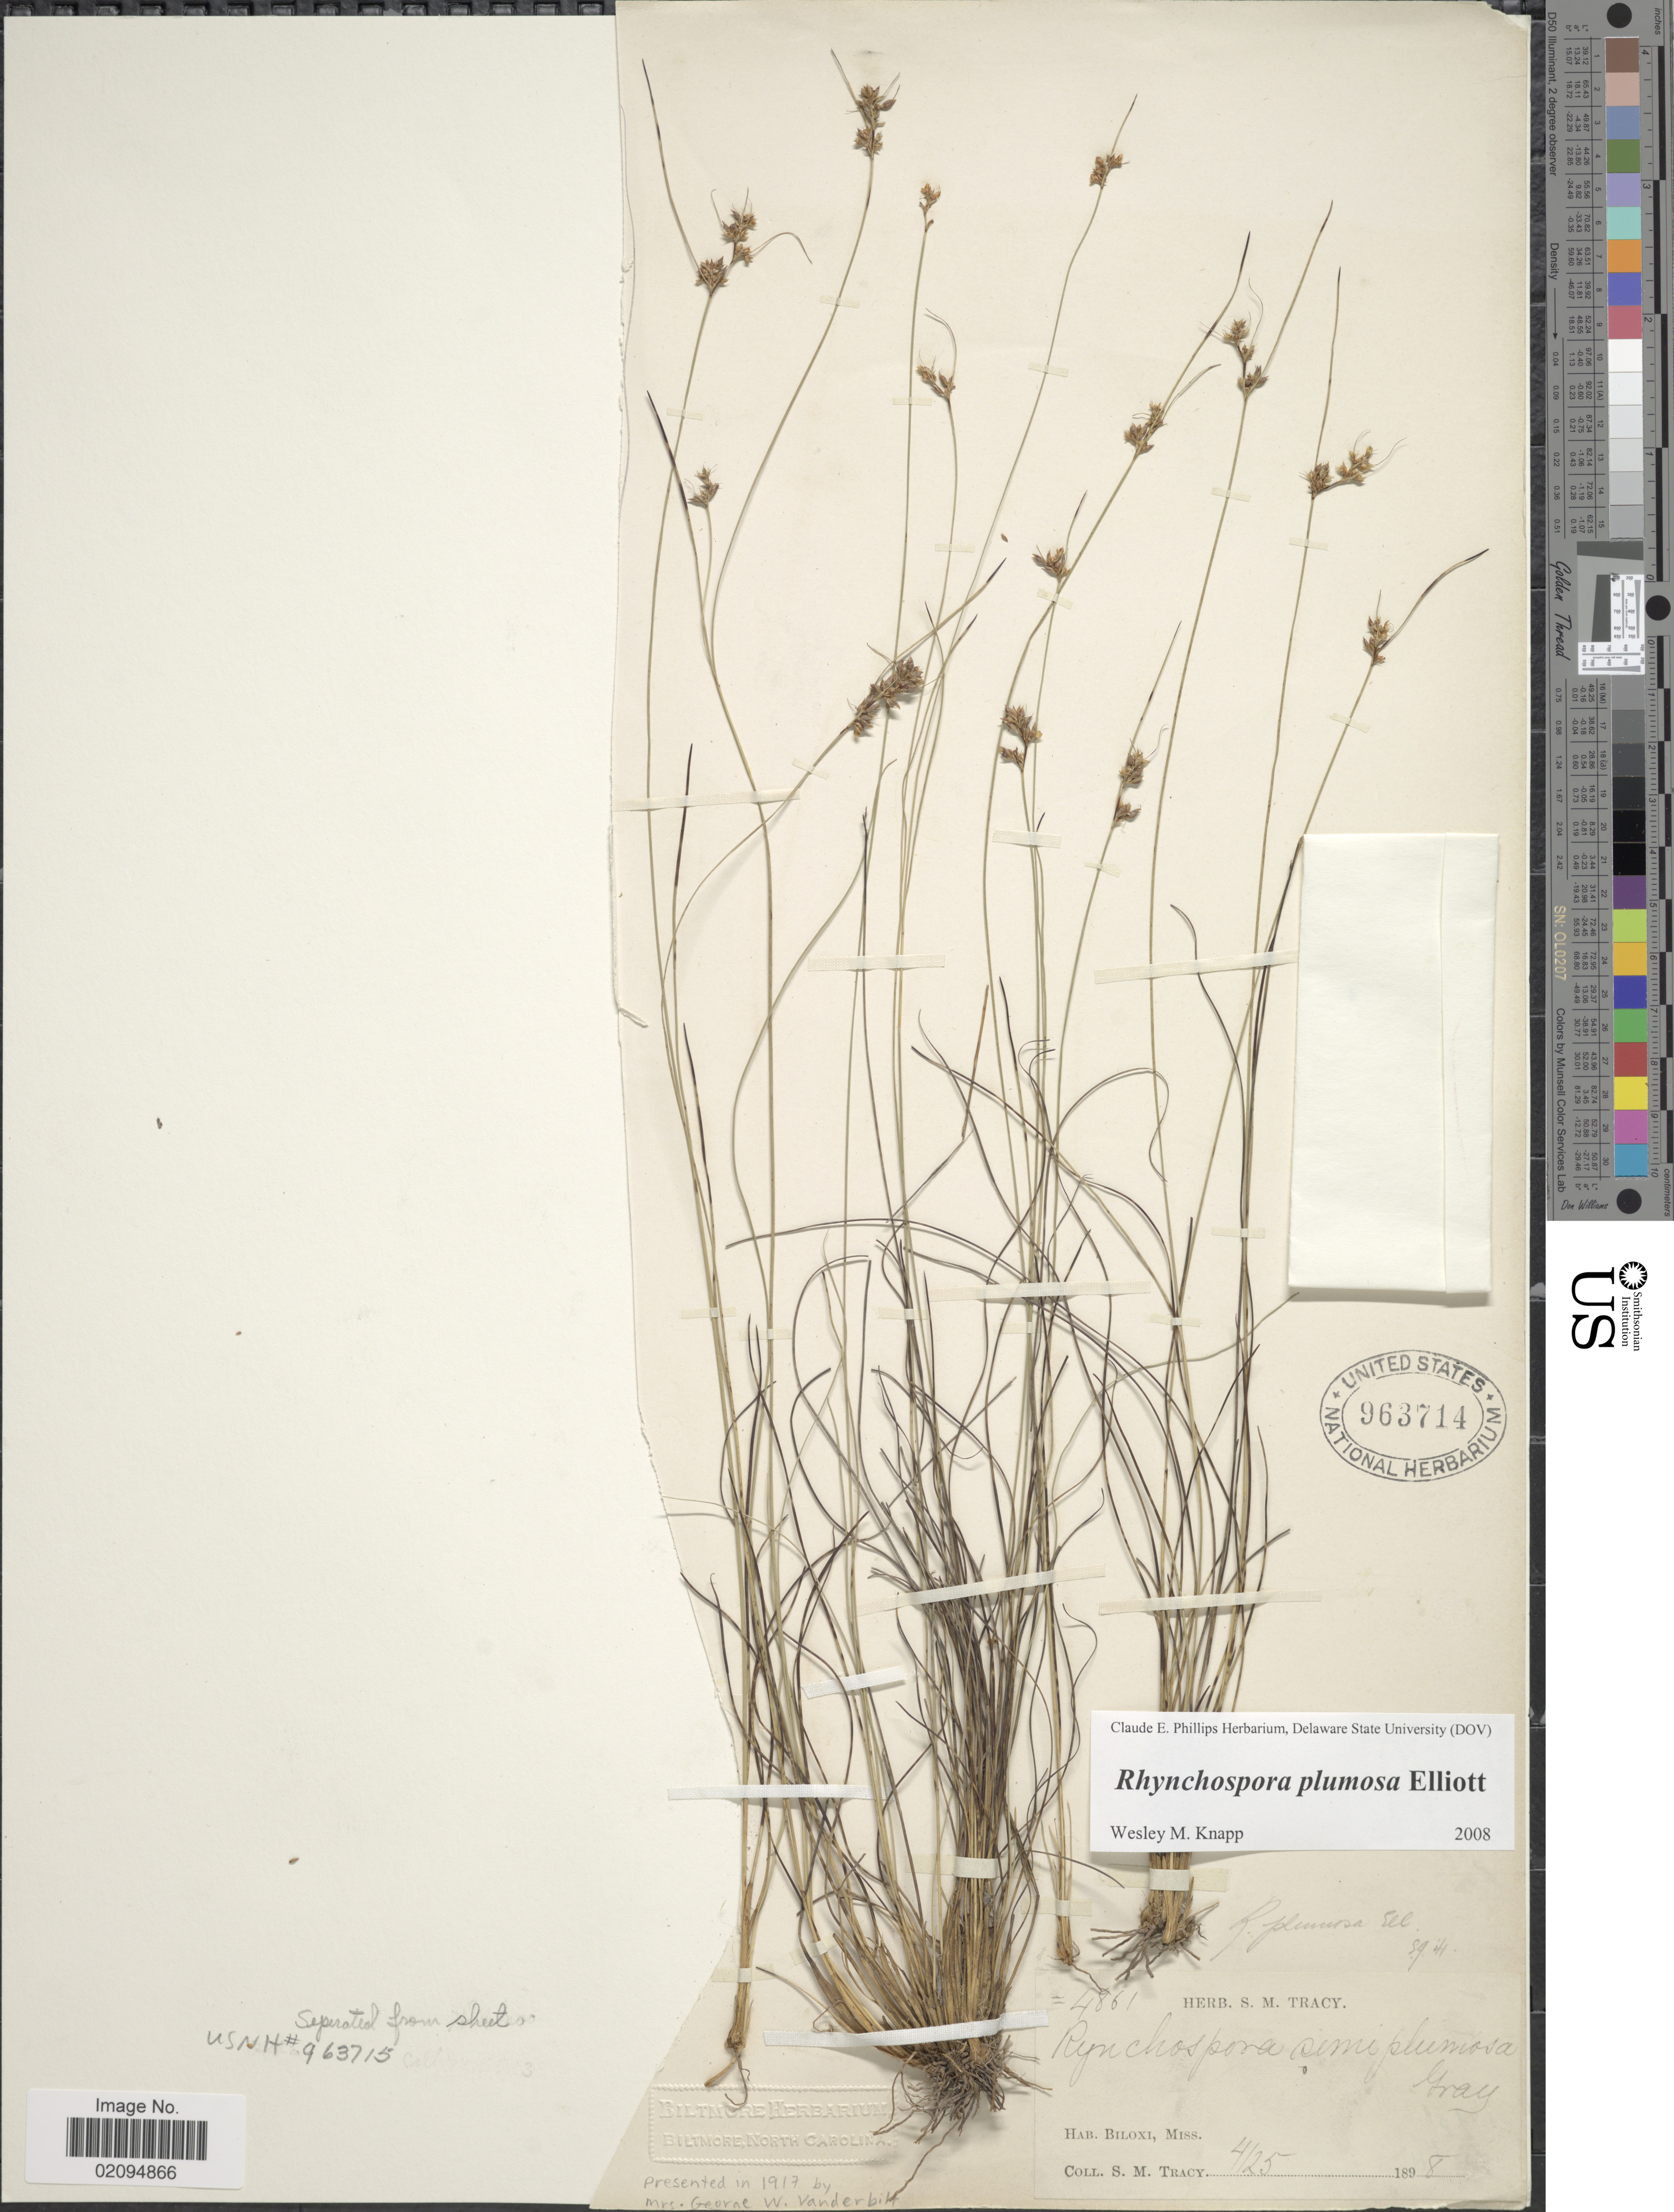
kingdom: Plantae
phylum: Tracheophyta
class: Liliopsida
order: Poales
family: Cyperaceae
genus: Rhynchospora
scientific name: Rhynchospora plumosa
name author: Elliott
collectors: S. M. Tracy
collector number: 4861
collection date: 1898-04-25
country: United States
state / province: Mississippi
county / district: Harrison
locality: Biloxi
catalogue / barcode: US 963714